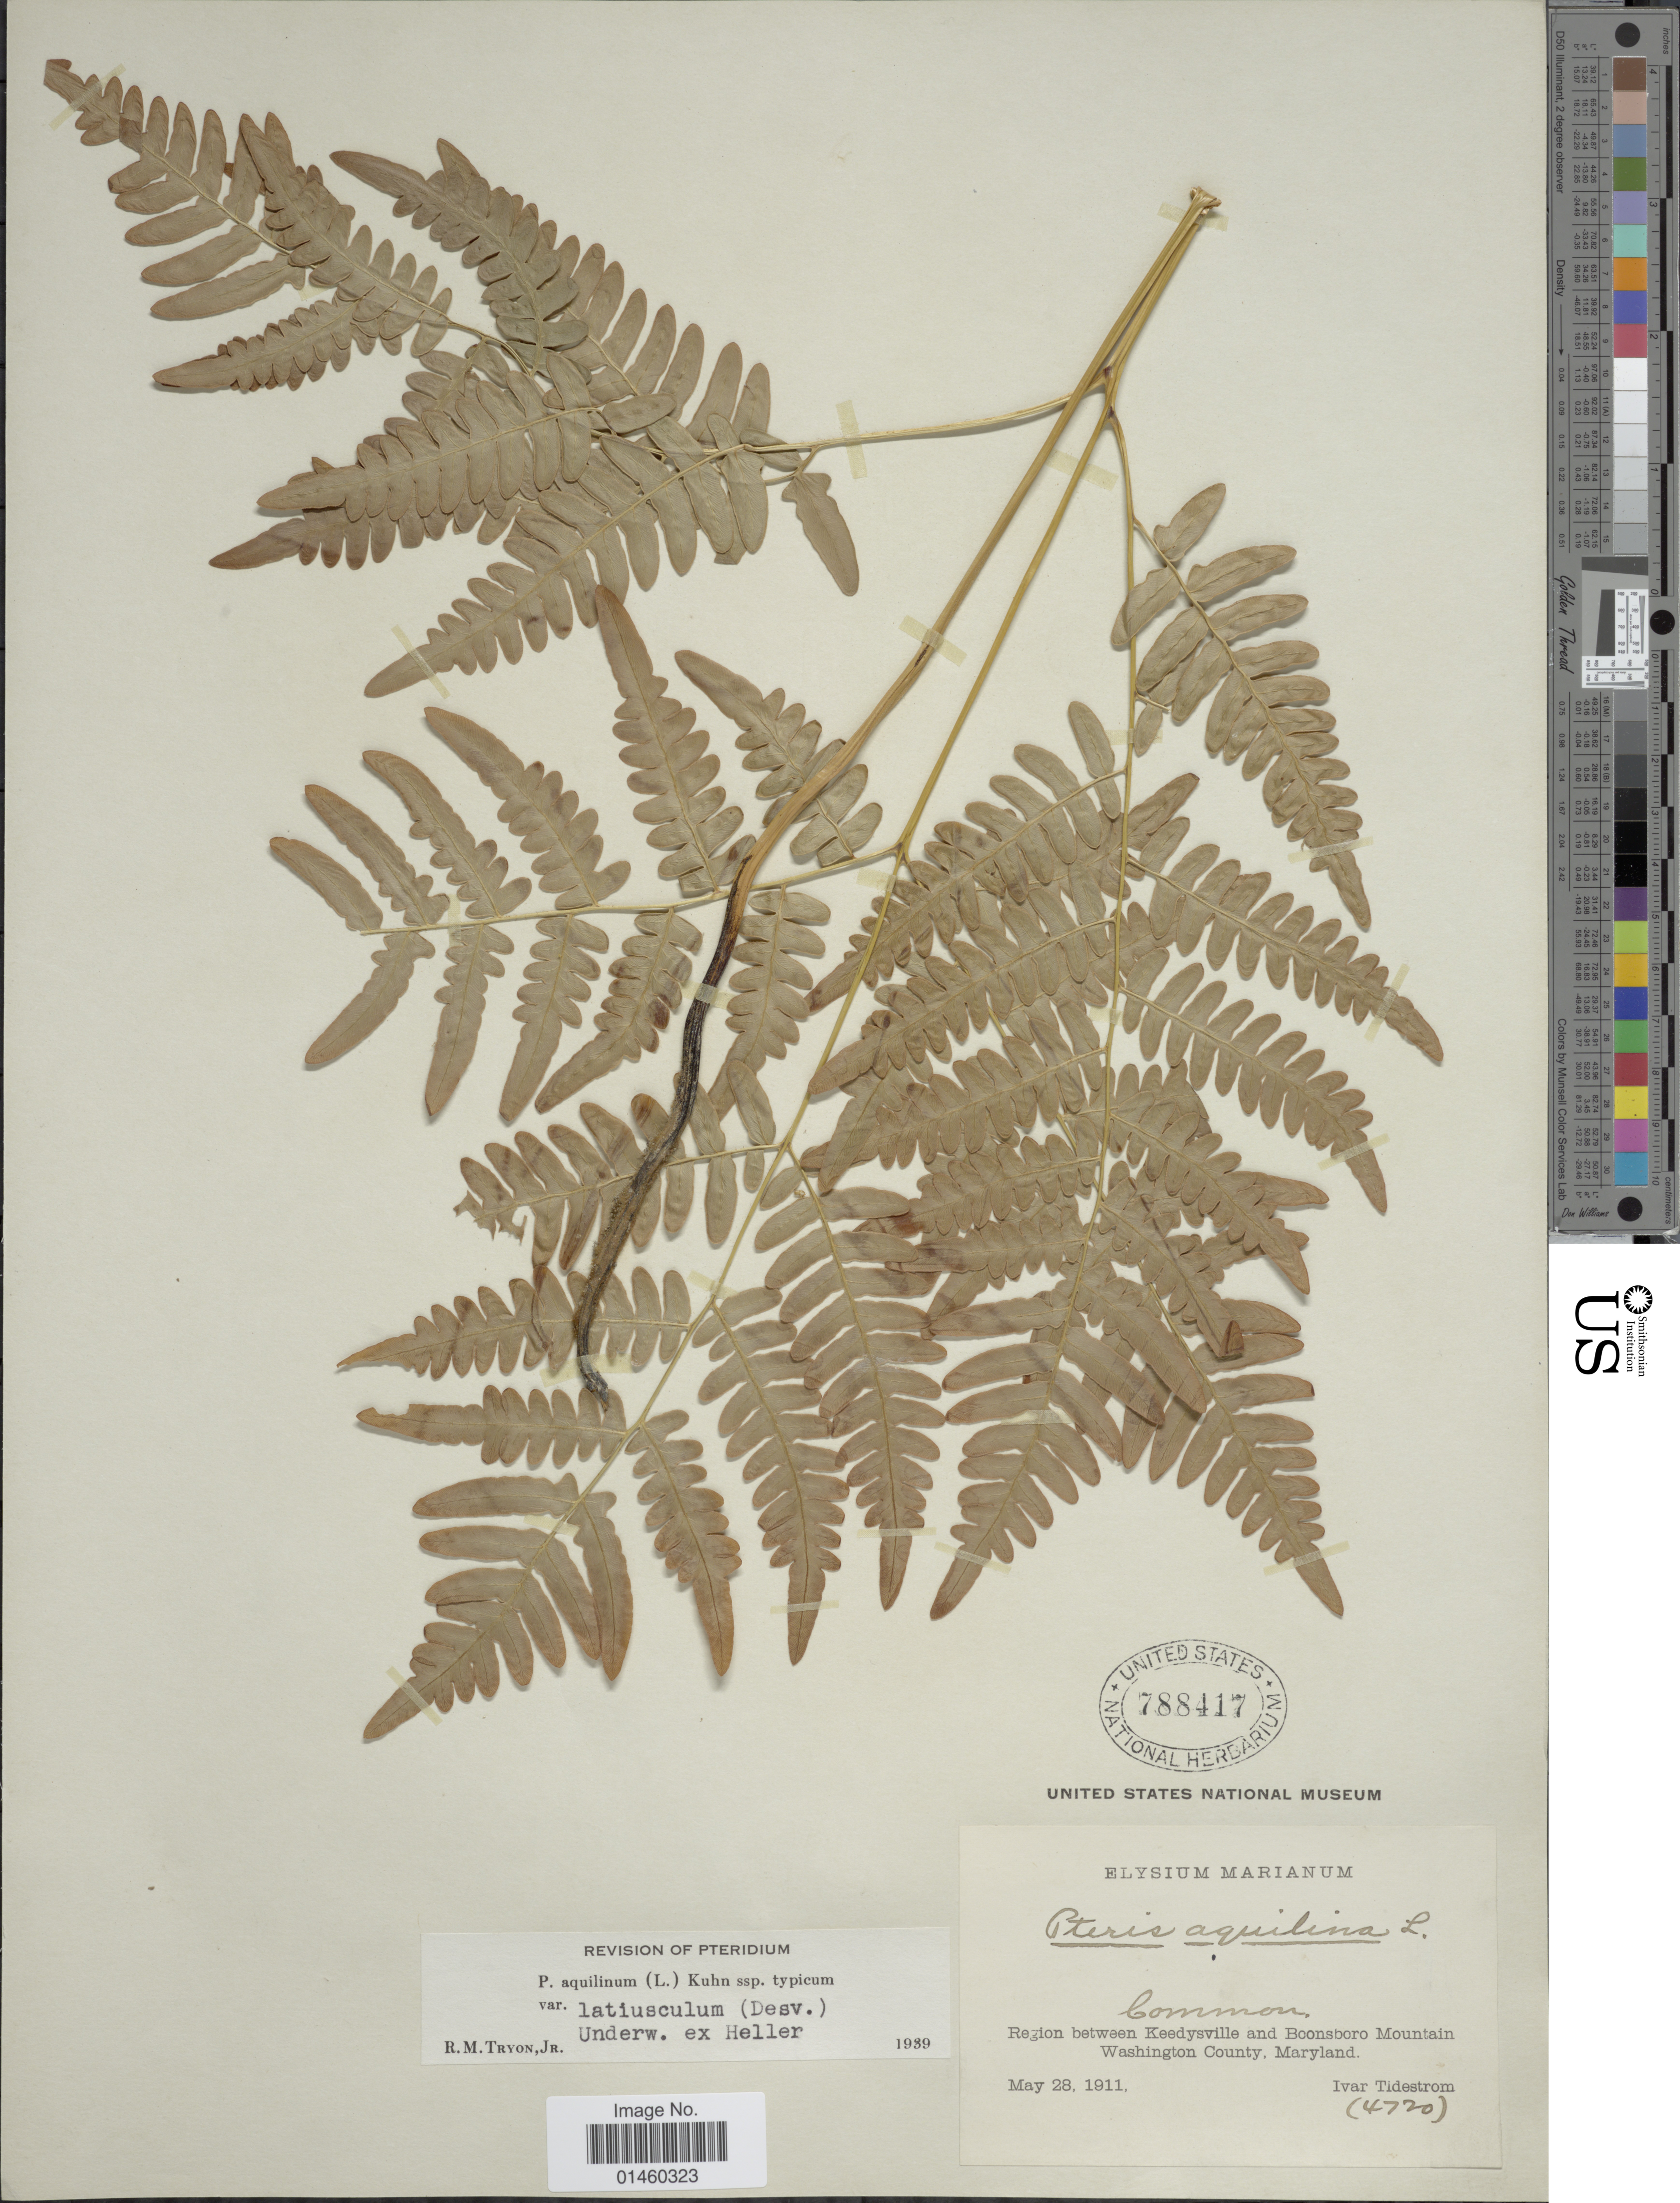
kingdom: Plantae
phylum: Tracheophyta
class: Polypodiopsida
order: Polypodiales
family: Dennstaedtiaceae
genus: Pteridium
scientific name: Pteridium aquilinum var. latiusculum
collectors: I. F. Tidestrom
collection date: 1911-05-28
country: United States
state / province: Maryland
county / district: Washington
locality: Region between Keedysville and Boonsboro Mountain Washington County, Maryland.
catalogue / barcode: US 788417